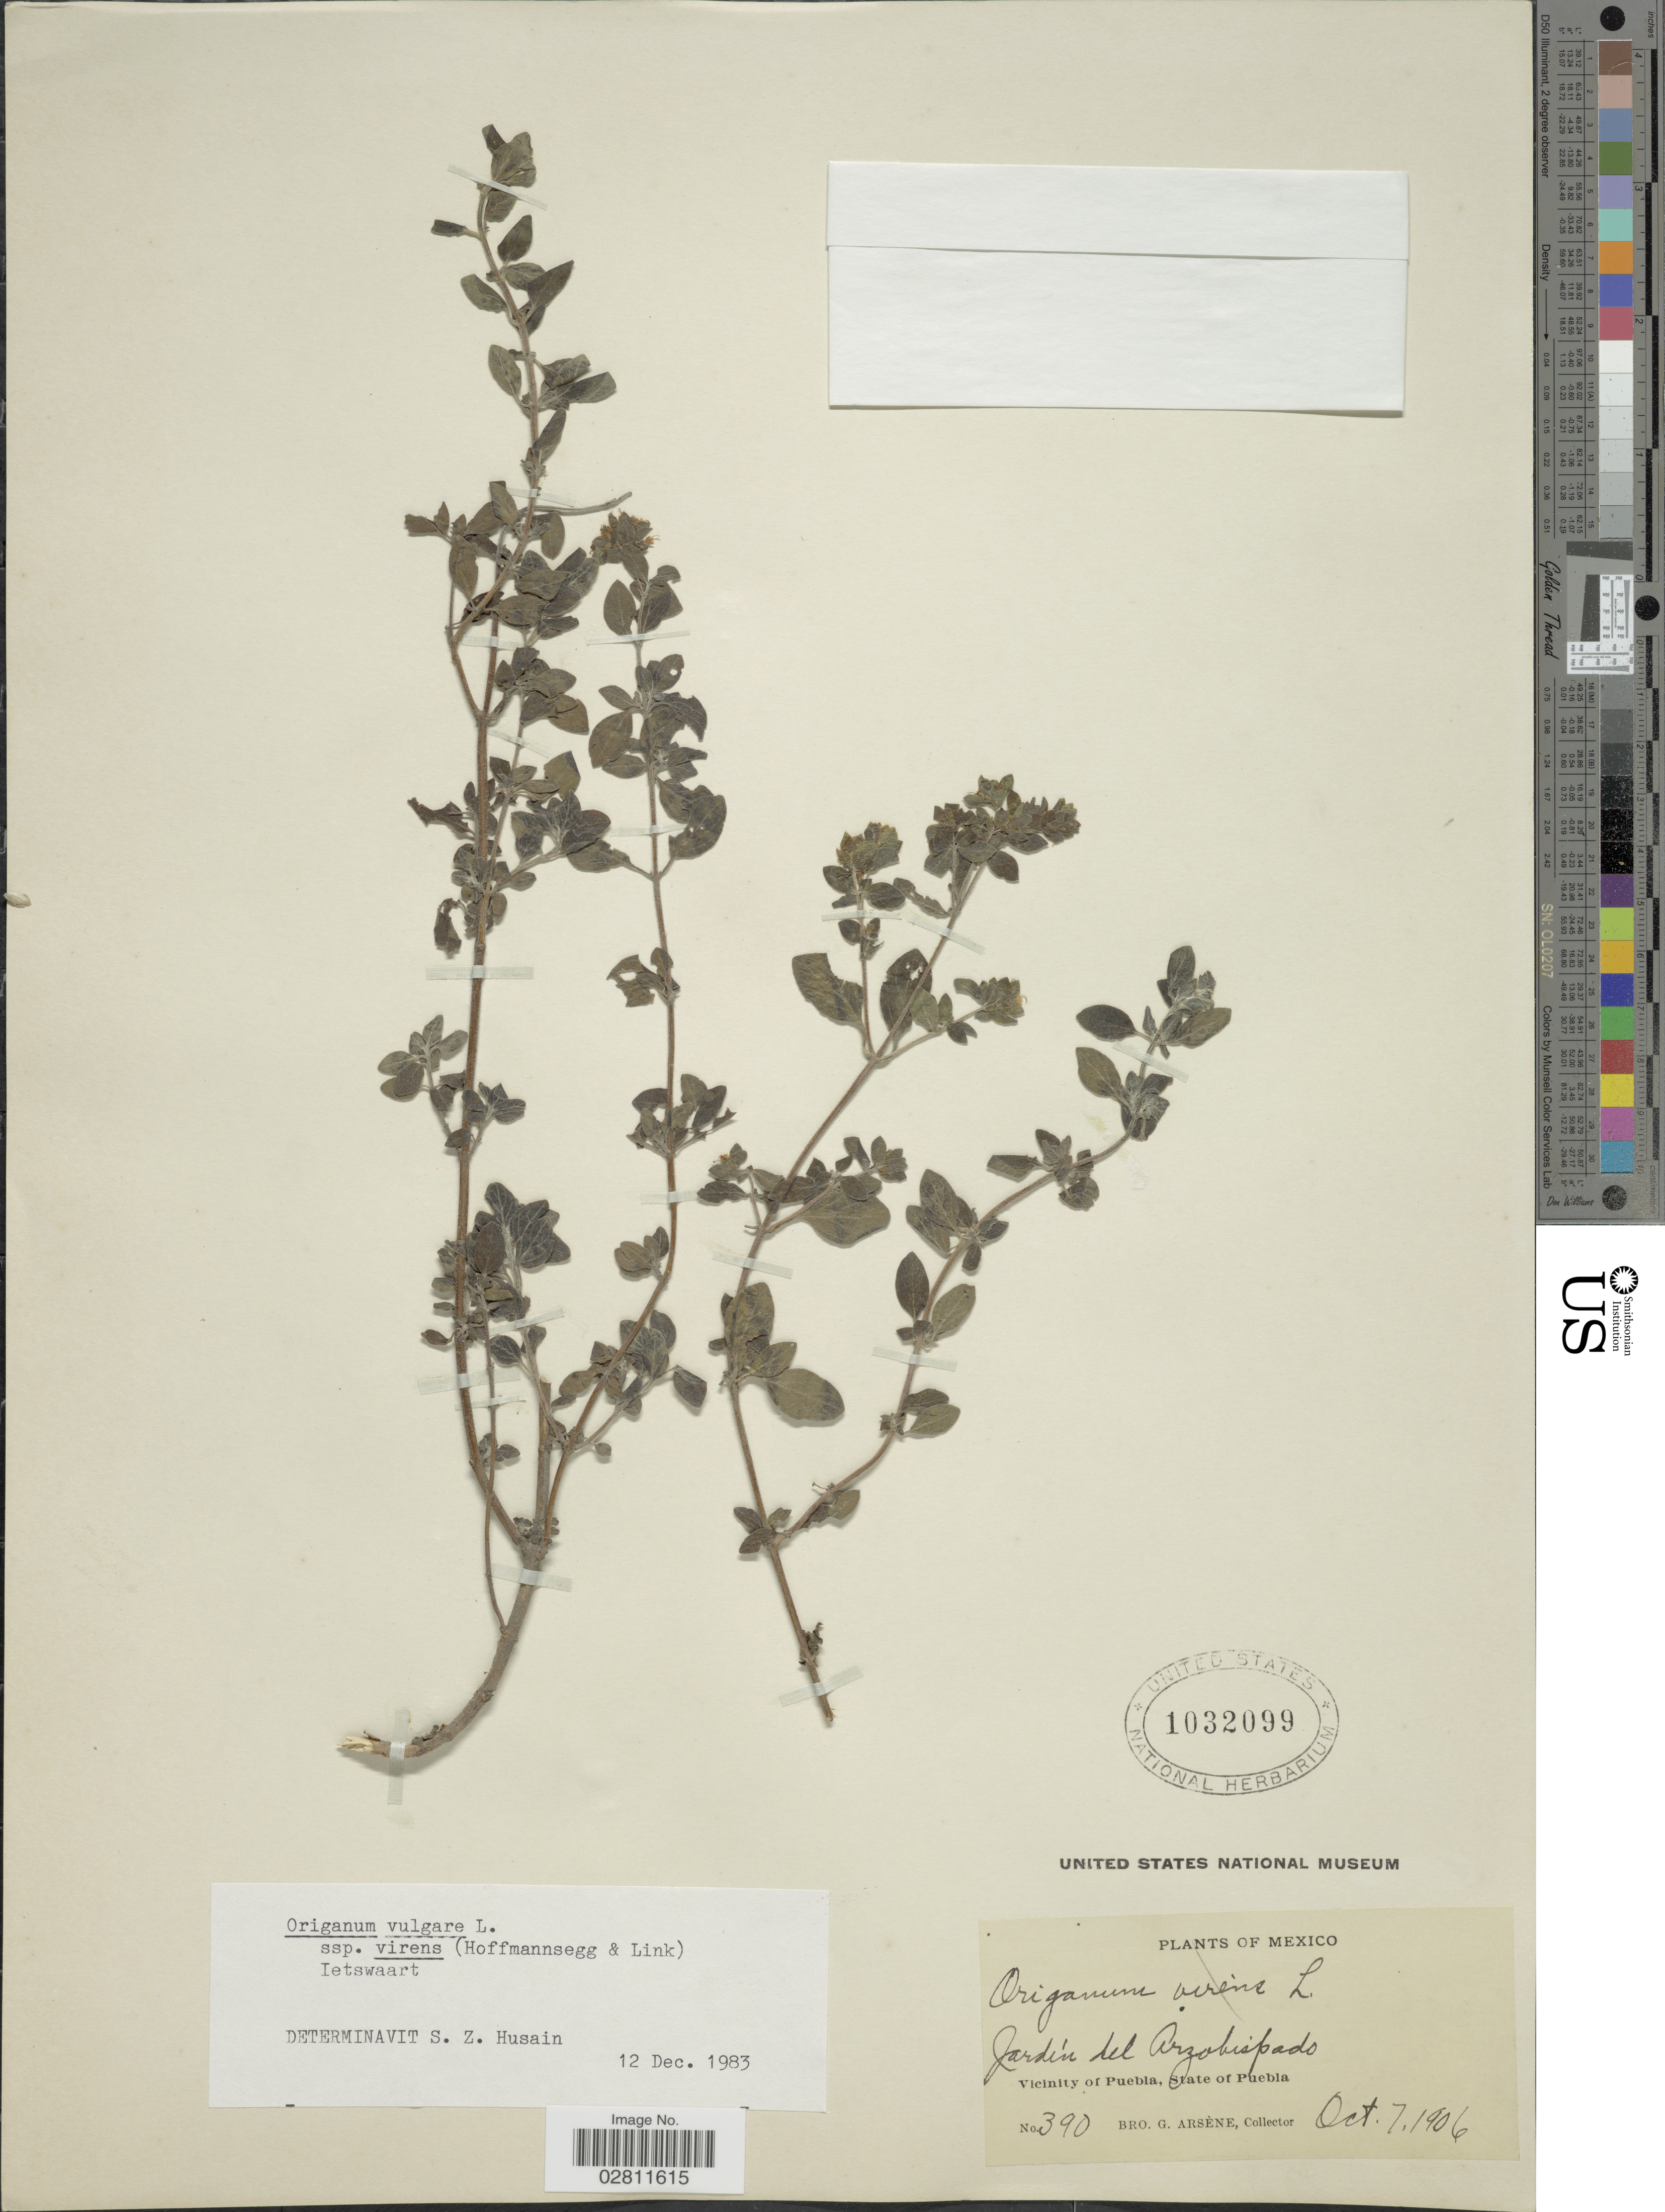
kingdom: Plantae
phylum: Tracheophyta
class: Magnoliopsida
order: Lamiales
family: Lamiaceae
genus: Origanum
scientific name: Origanum vulgare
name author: L.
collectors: Bro. G. Arsène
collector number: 390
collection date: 1906-10-07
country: Mexico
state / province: Puebla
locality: Jardín del Arzobispado - Vicinity of Puebla.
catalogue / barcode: US 1032099